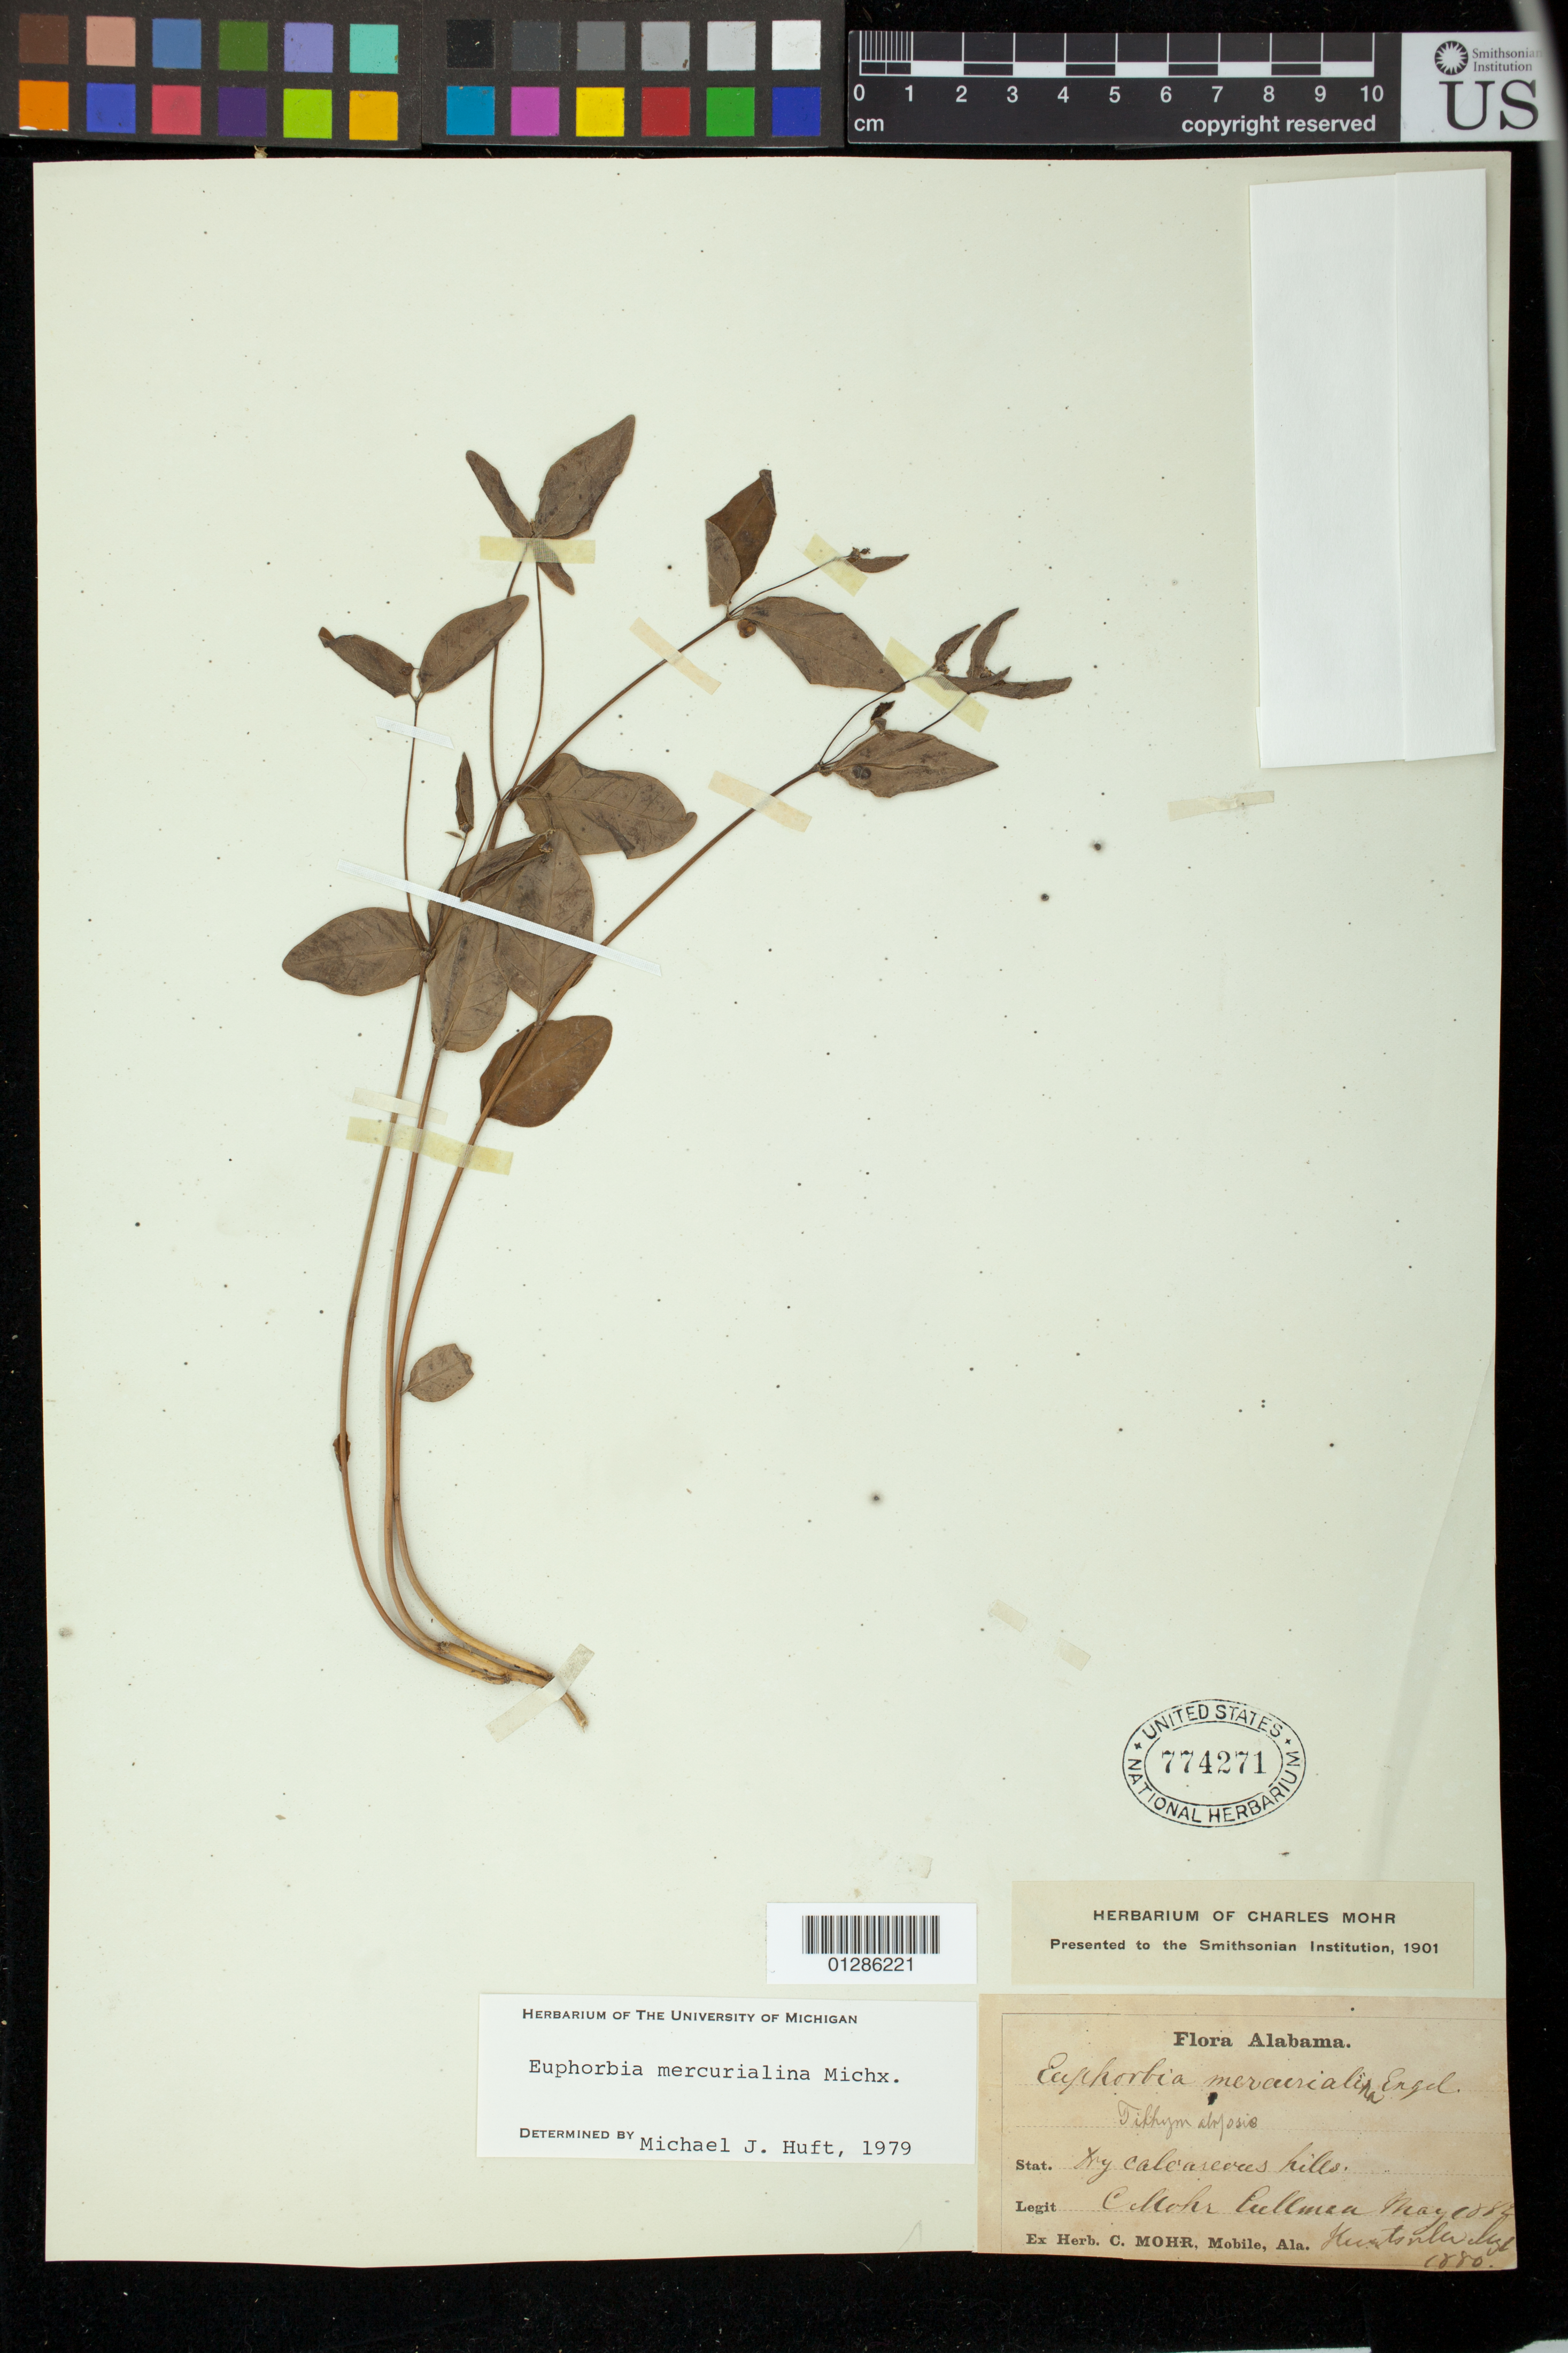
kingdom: Plantae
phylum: Tracheophyta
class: Magnoliopsida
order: Malpighiales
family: Euphorbiaceae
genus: Euphorbia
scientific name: Euphorbia mercurialina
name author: Michx.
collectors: C. Pullman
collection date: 1880-05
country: United States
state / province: Alabama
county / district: Madison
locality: Huntsville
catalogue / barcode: US 774271